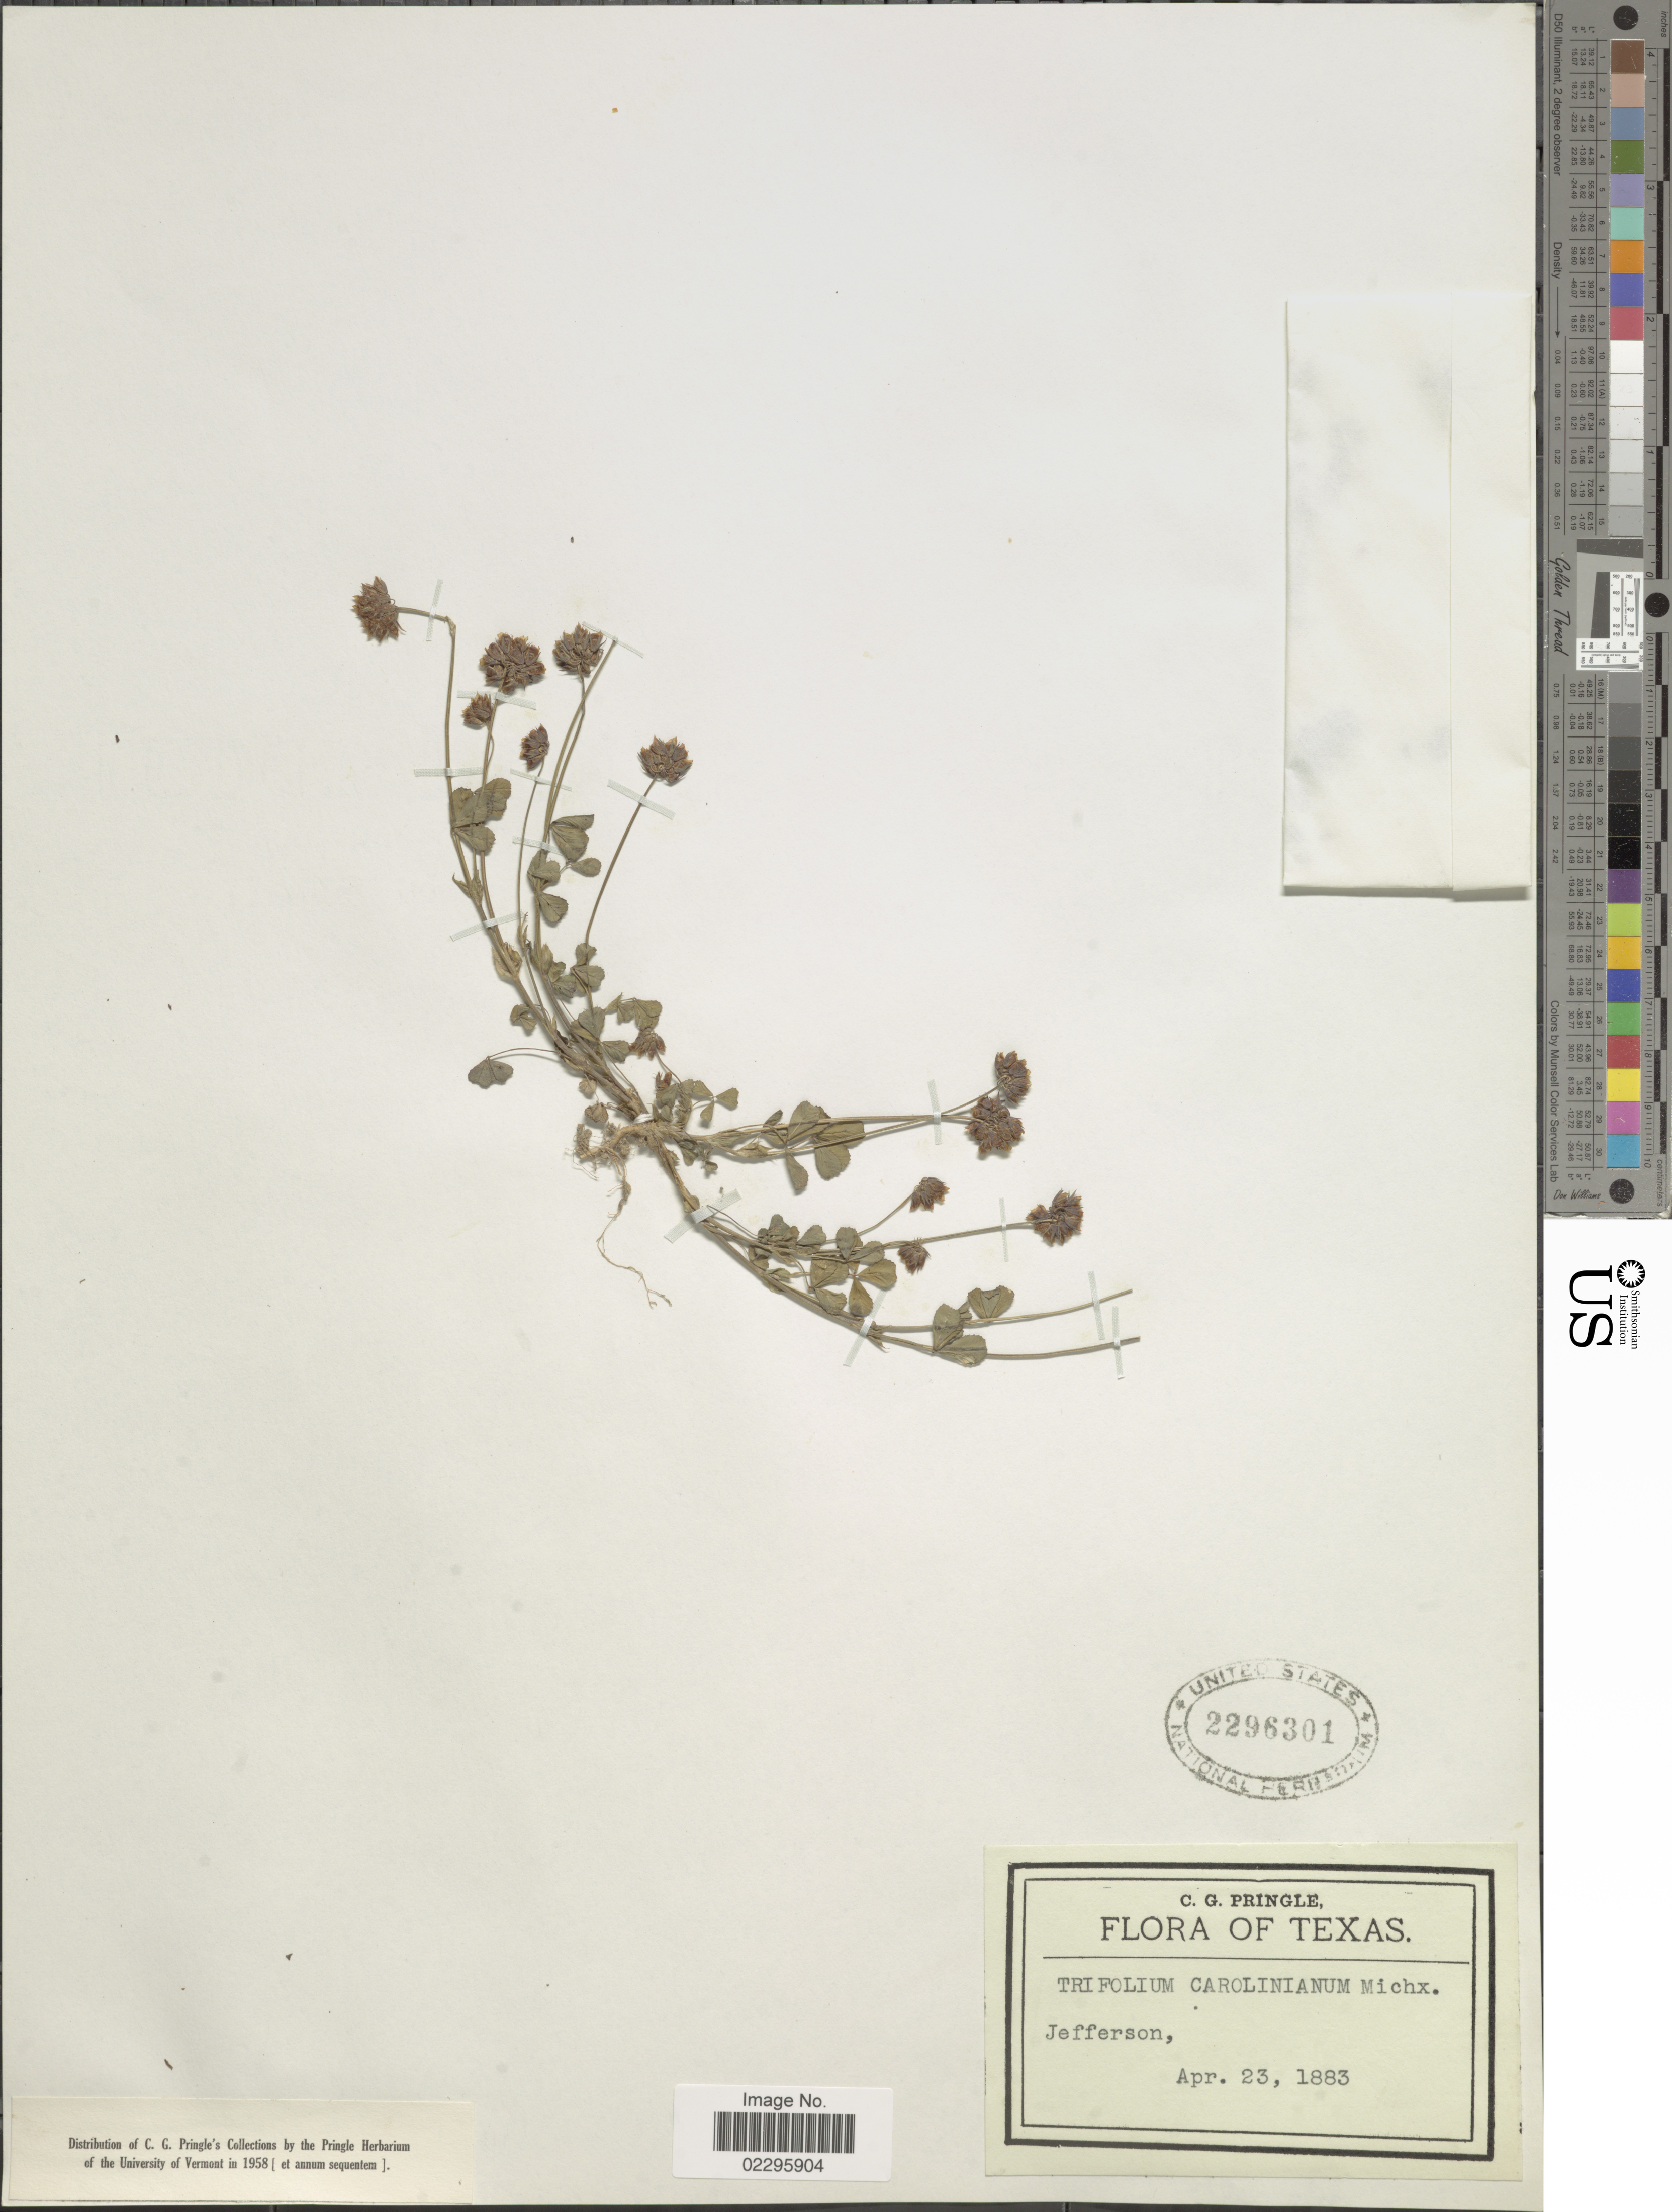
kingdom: Plantae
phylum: Tracheophyta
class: Magnoliopsida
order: Fabales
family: Fabaceae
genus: Trifolium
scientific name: Trifolium carolinianum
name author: Michx.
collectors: C. G. Pringle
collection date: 1883-04-23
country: United States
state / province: Texas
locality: Jefferson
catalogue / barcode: US 2296301